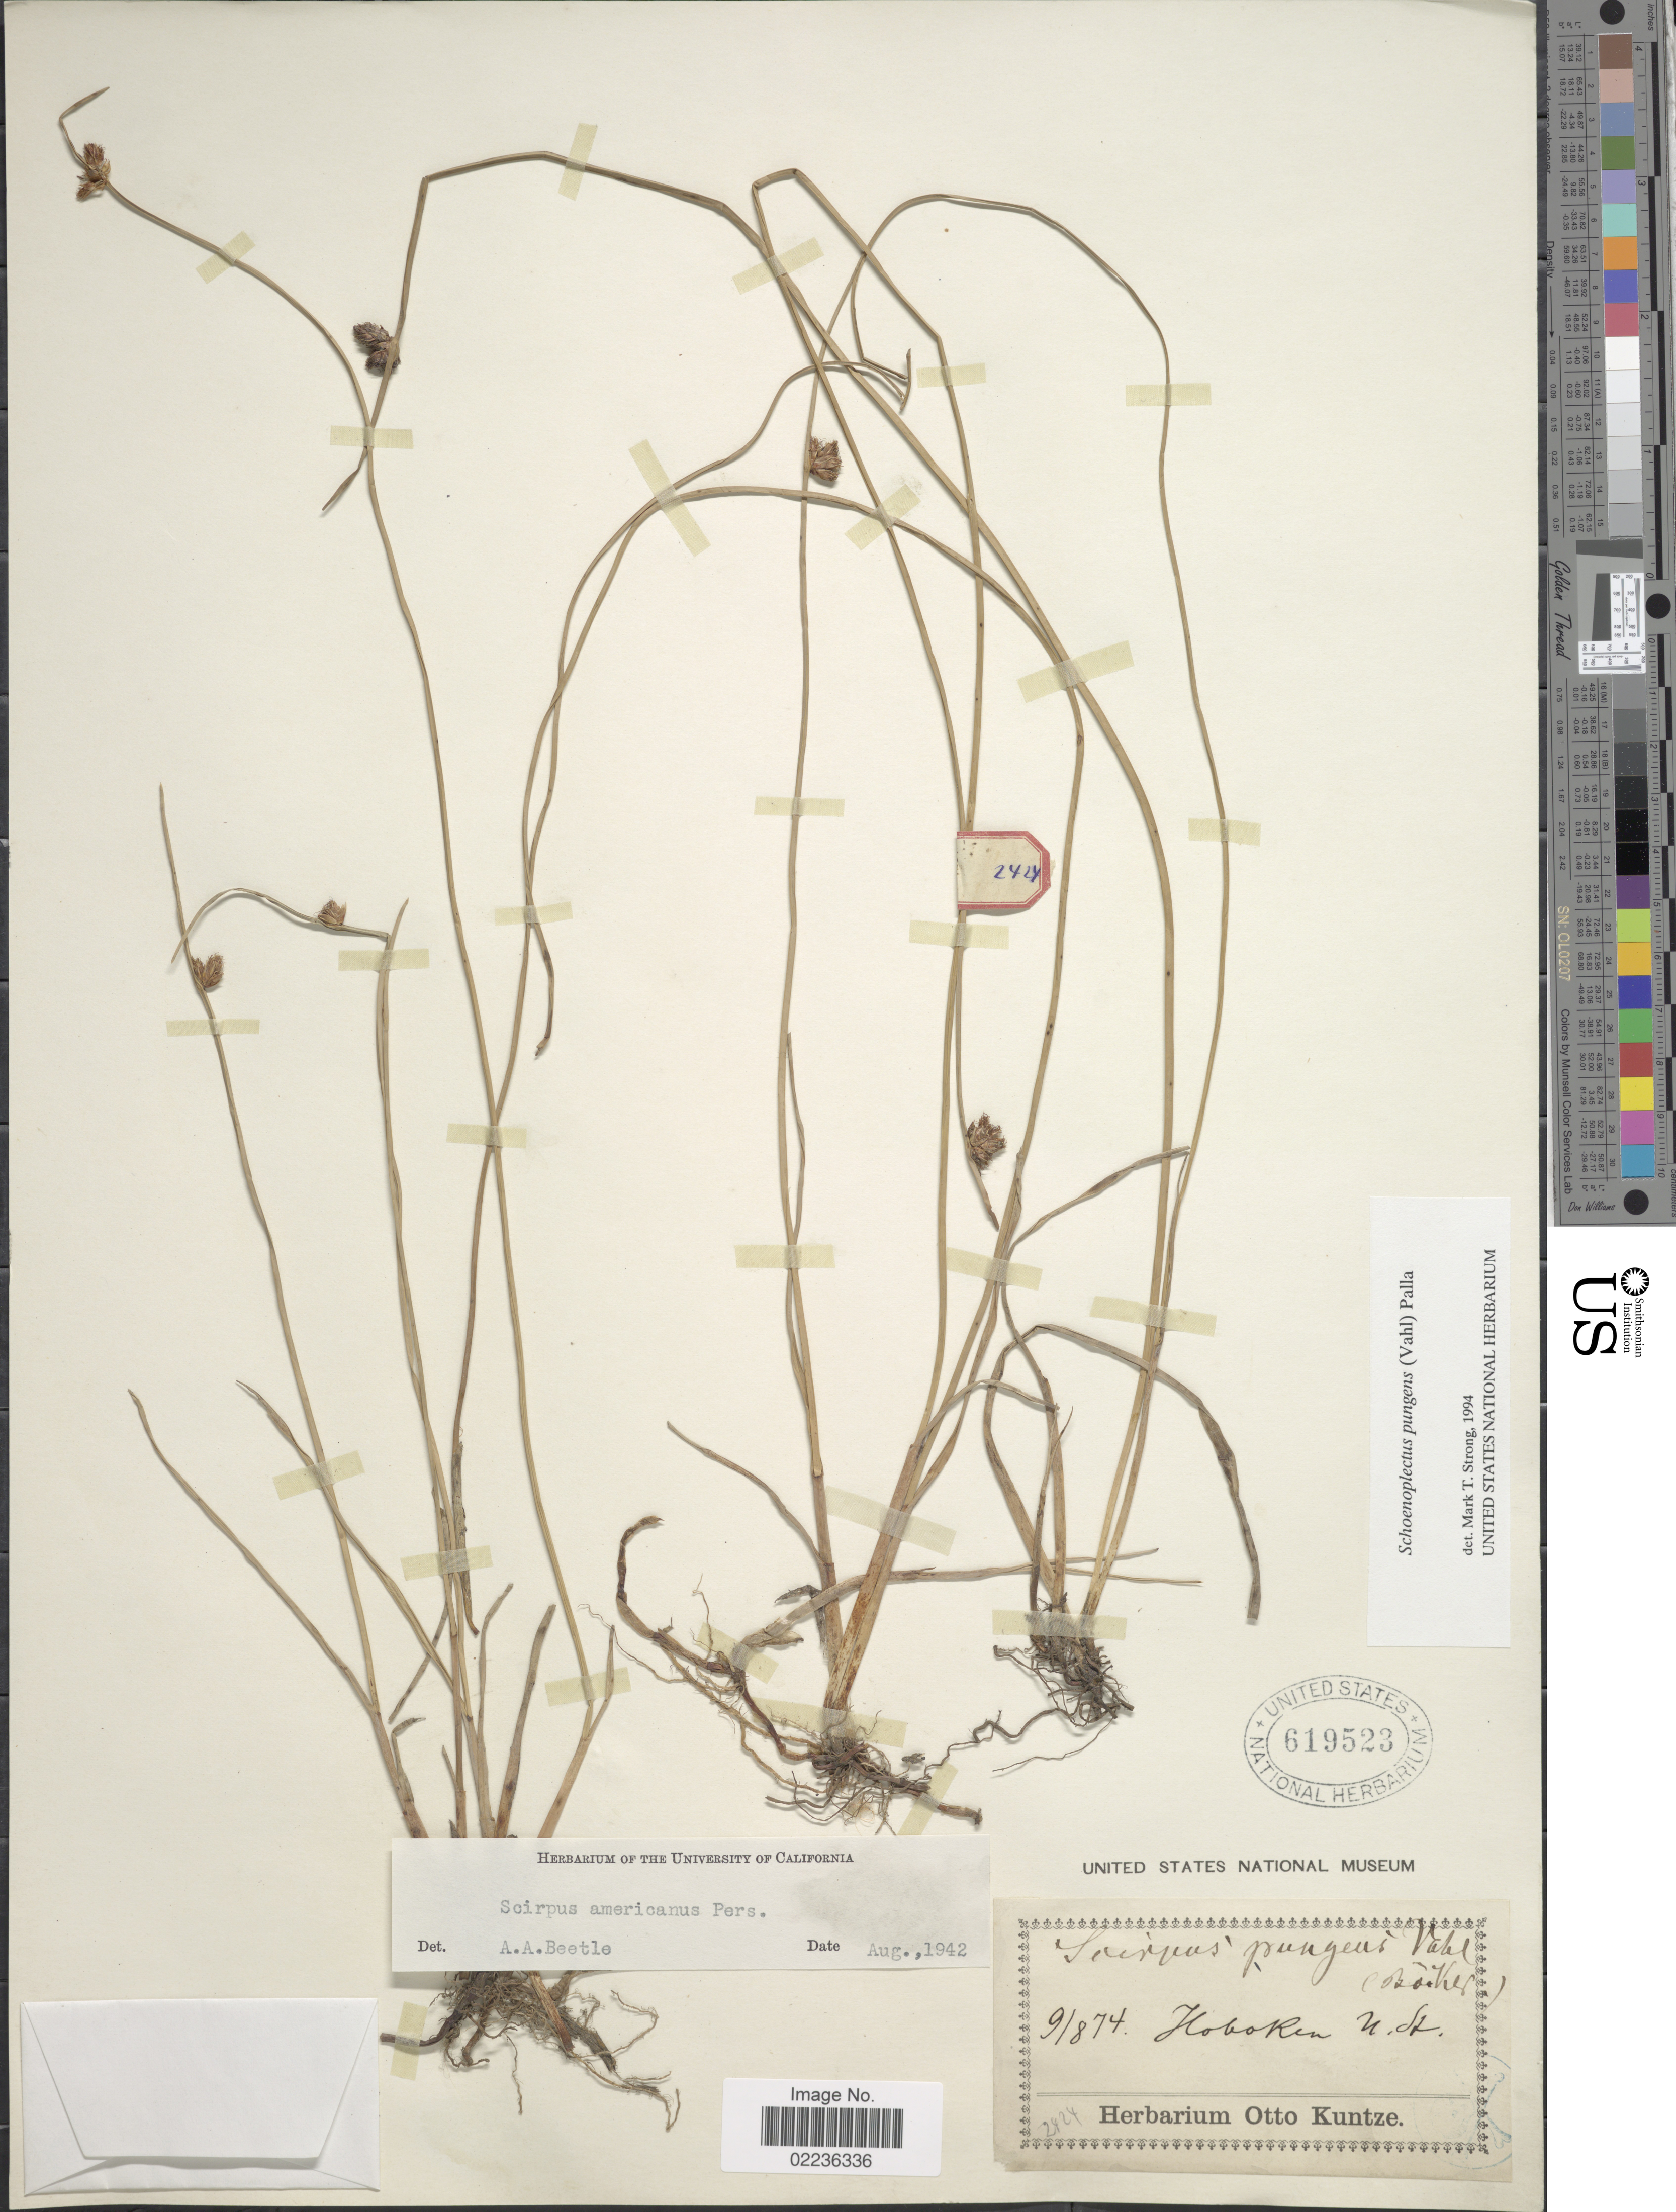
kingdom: Plantae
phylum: Tracheophyta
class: Liliopsida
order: Poales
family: Cyperaceae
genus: Schoenoplectus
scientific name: Schoenoplectus pungens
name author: (Vahl) Palla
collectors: ex herb. Otto Kuntze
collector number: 2424-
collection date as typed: Transcribed d/m/y: 8/9/74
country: United States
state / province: New Hampshire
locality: Hoboren, N.H.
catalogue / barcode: US 619523